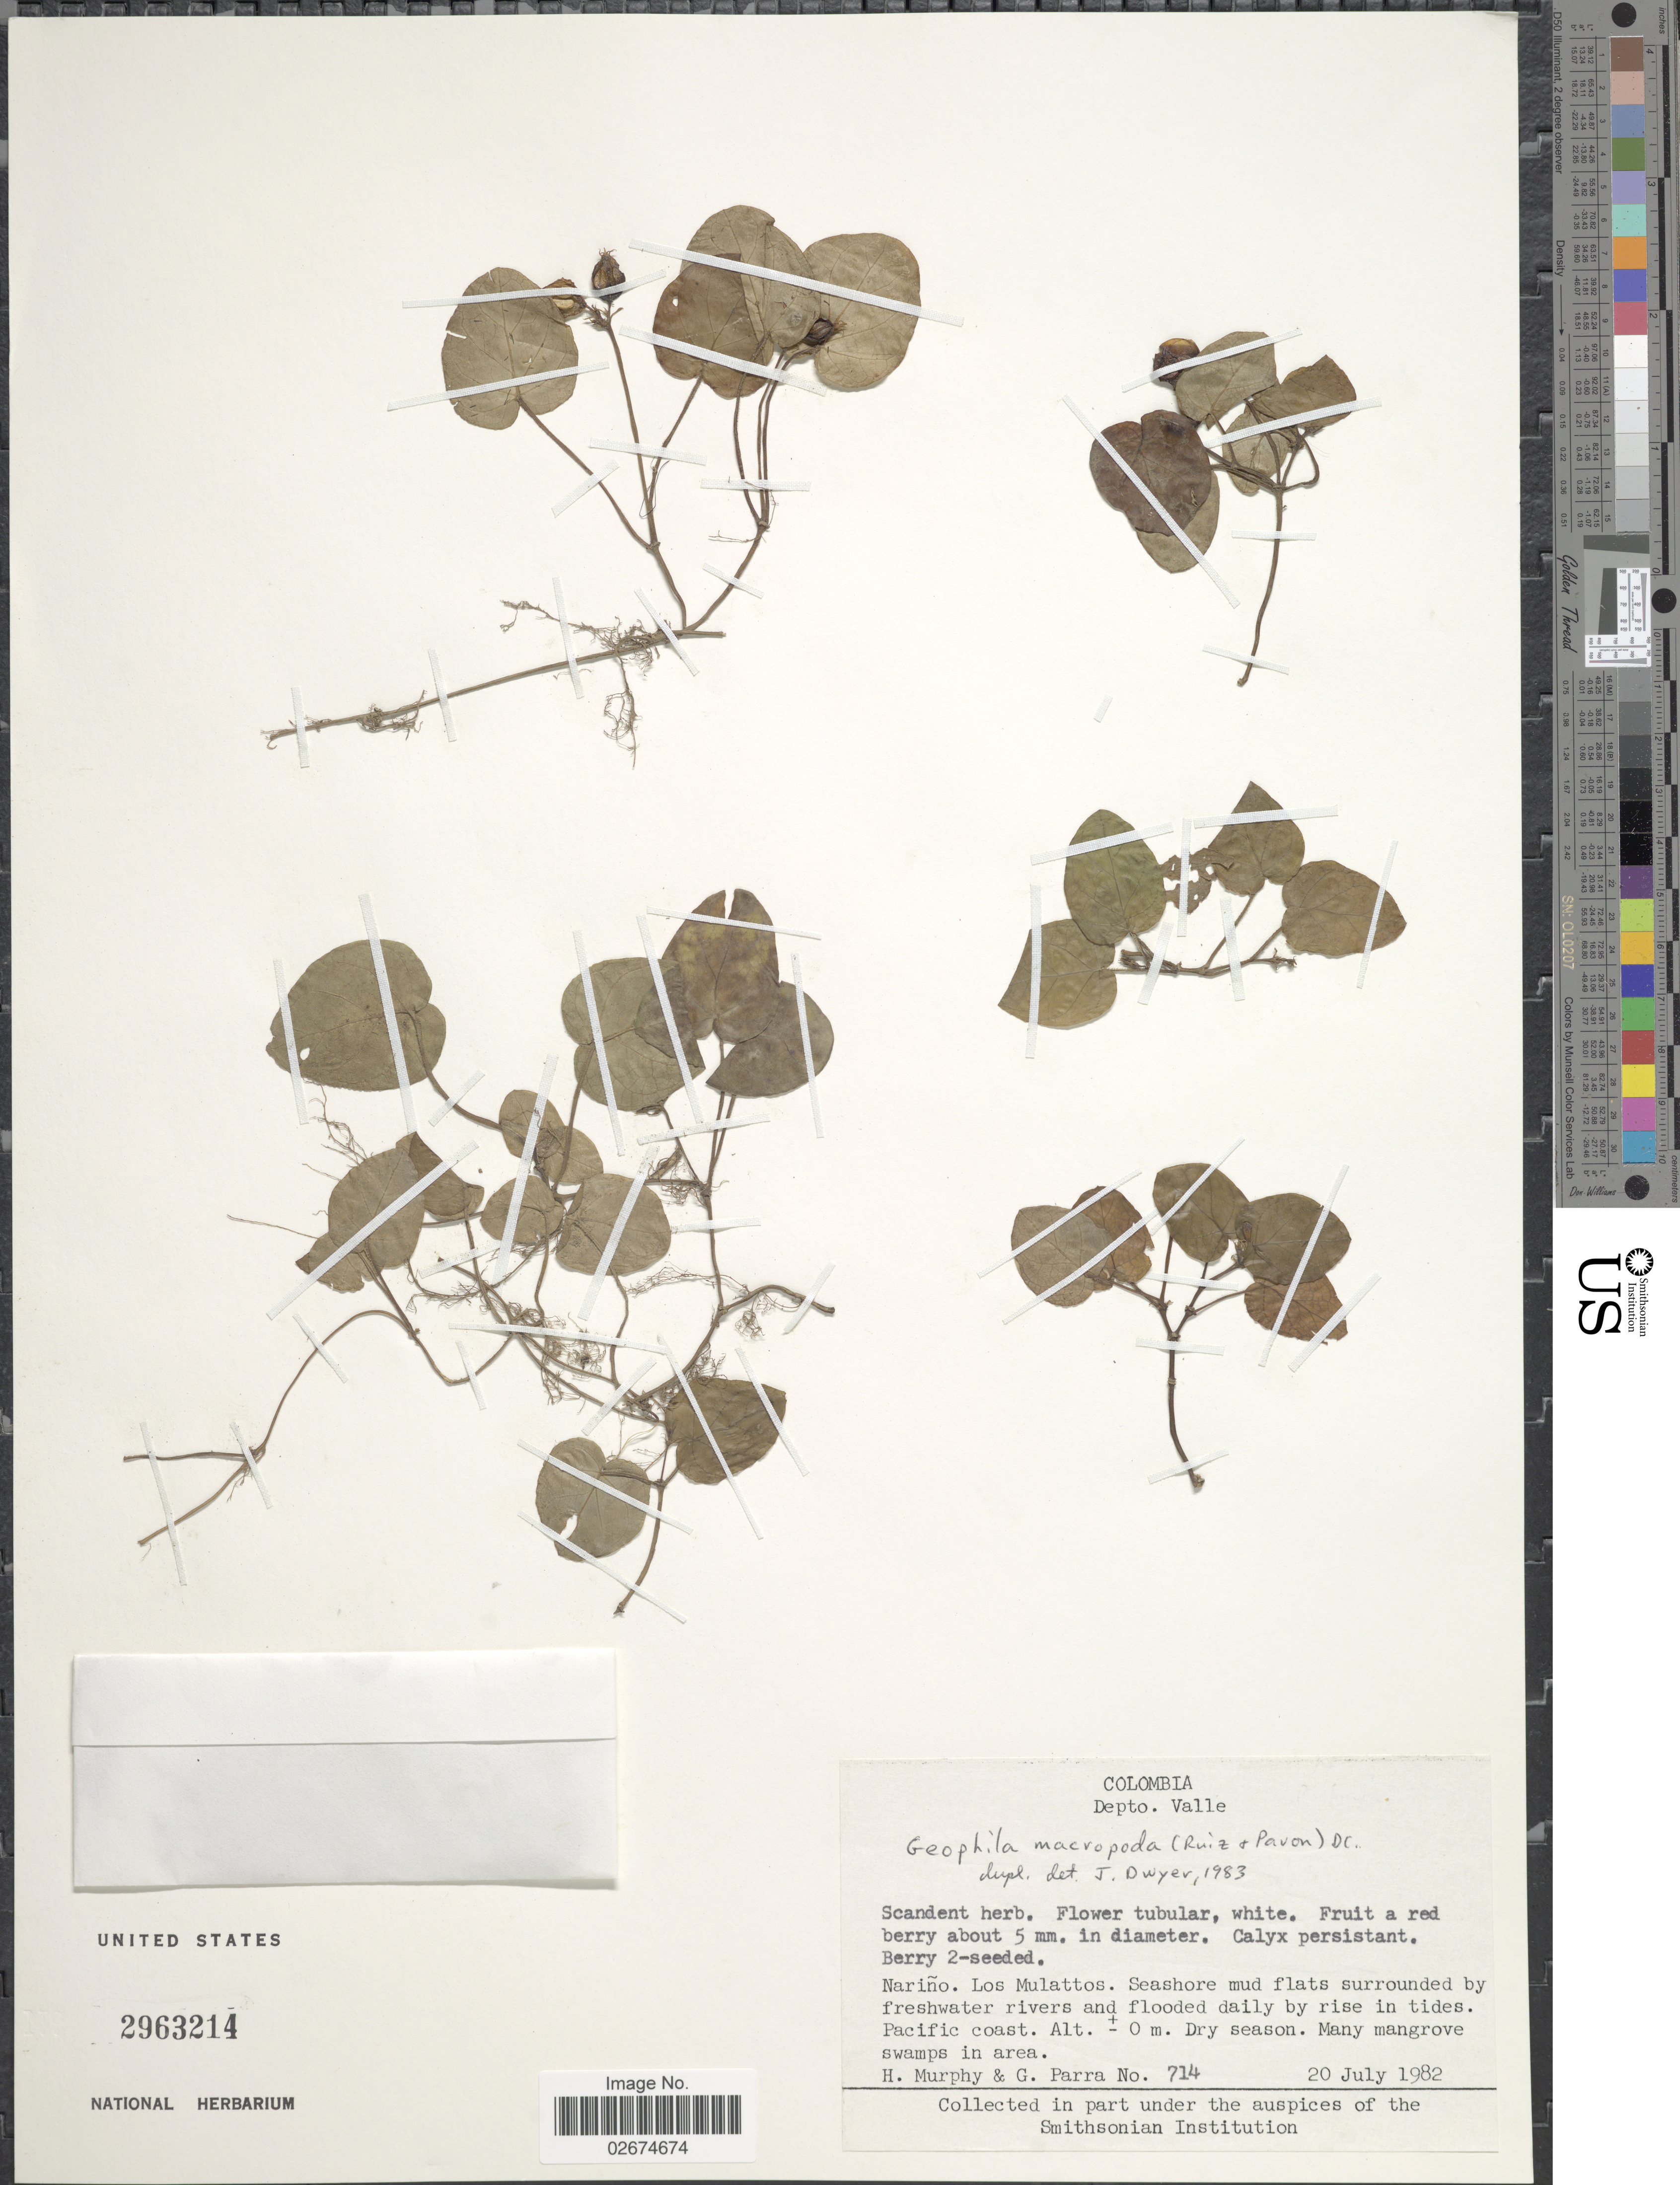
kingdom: Plantae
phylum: Tracheophyta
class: Magnoliopsida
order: Gentianales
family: Rubiaceae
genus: Geophila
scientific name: Geophila macropoda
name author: (Ruiz & Pav.) DC.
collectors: H. Murphy & G. Parra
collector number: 714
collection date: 1982-07-20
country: Colombia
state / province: Valle del Cauca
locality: Depto. Valle: Narino, Los Mulattos, Pacific coast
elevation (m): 0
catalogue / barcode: US 2963214